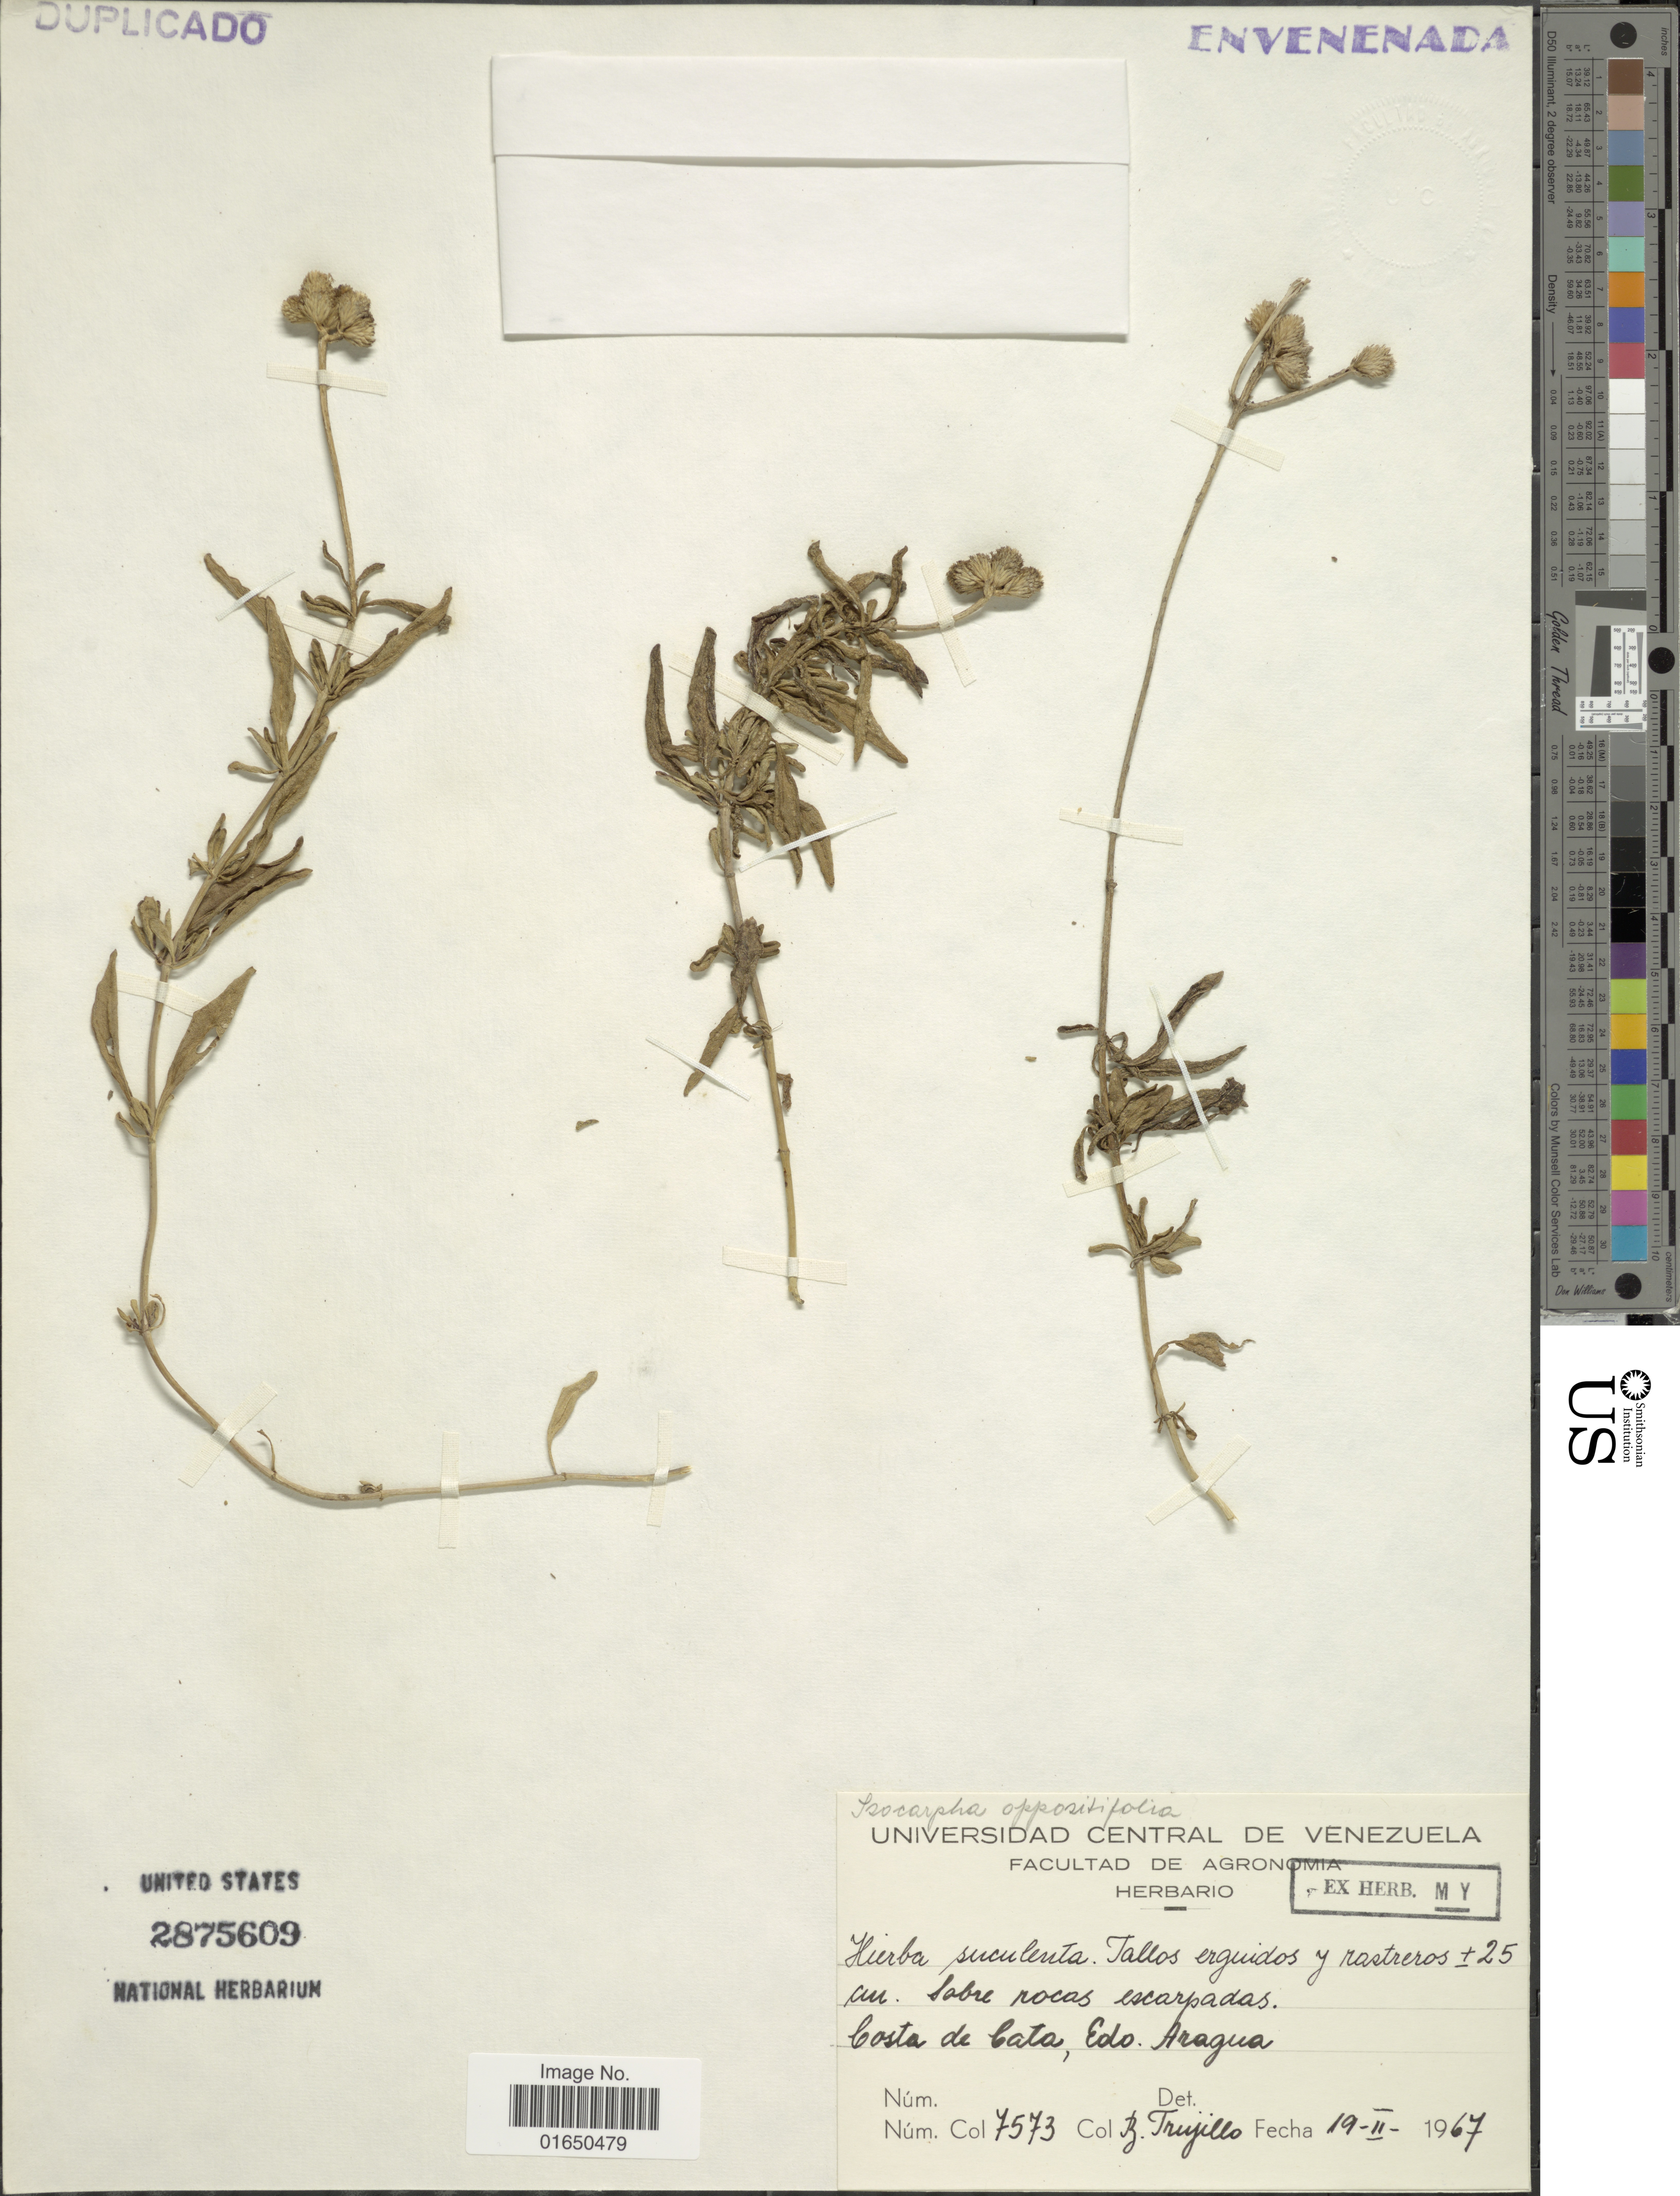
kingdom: Plantae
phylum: Tracheophyta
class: Magnoliopsida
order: Asterales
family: Asteraceae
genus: Isocarpha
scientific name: Isocarpha oppositifolia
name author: (L.) Cass.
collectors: B. Trujillo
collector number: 7573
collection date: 1967-02-17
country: Venezuela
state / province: Aragua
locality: Hierba suculenta, Tallos erguidos y rastreros ± 25 cm. Sobre rocas escapadas, Costa de Cata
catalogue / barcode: US 2875609